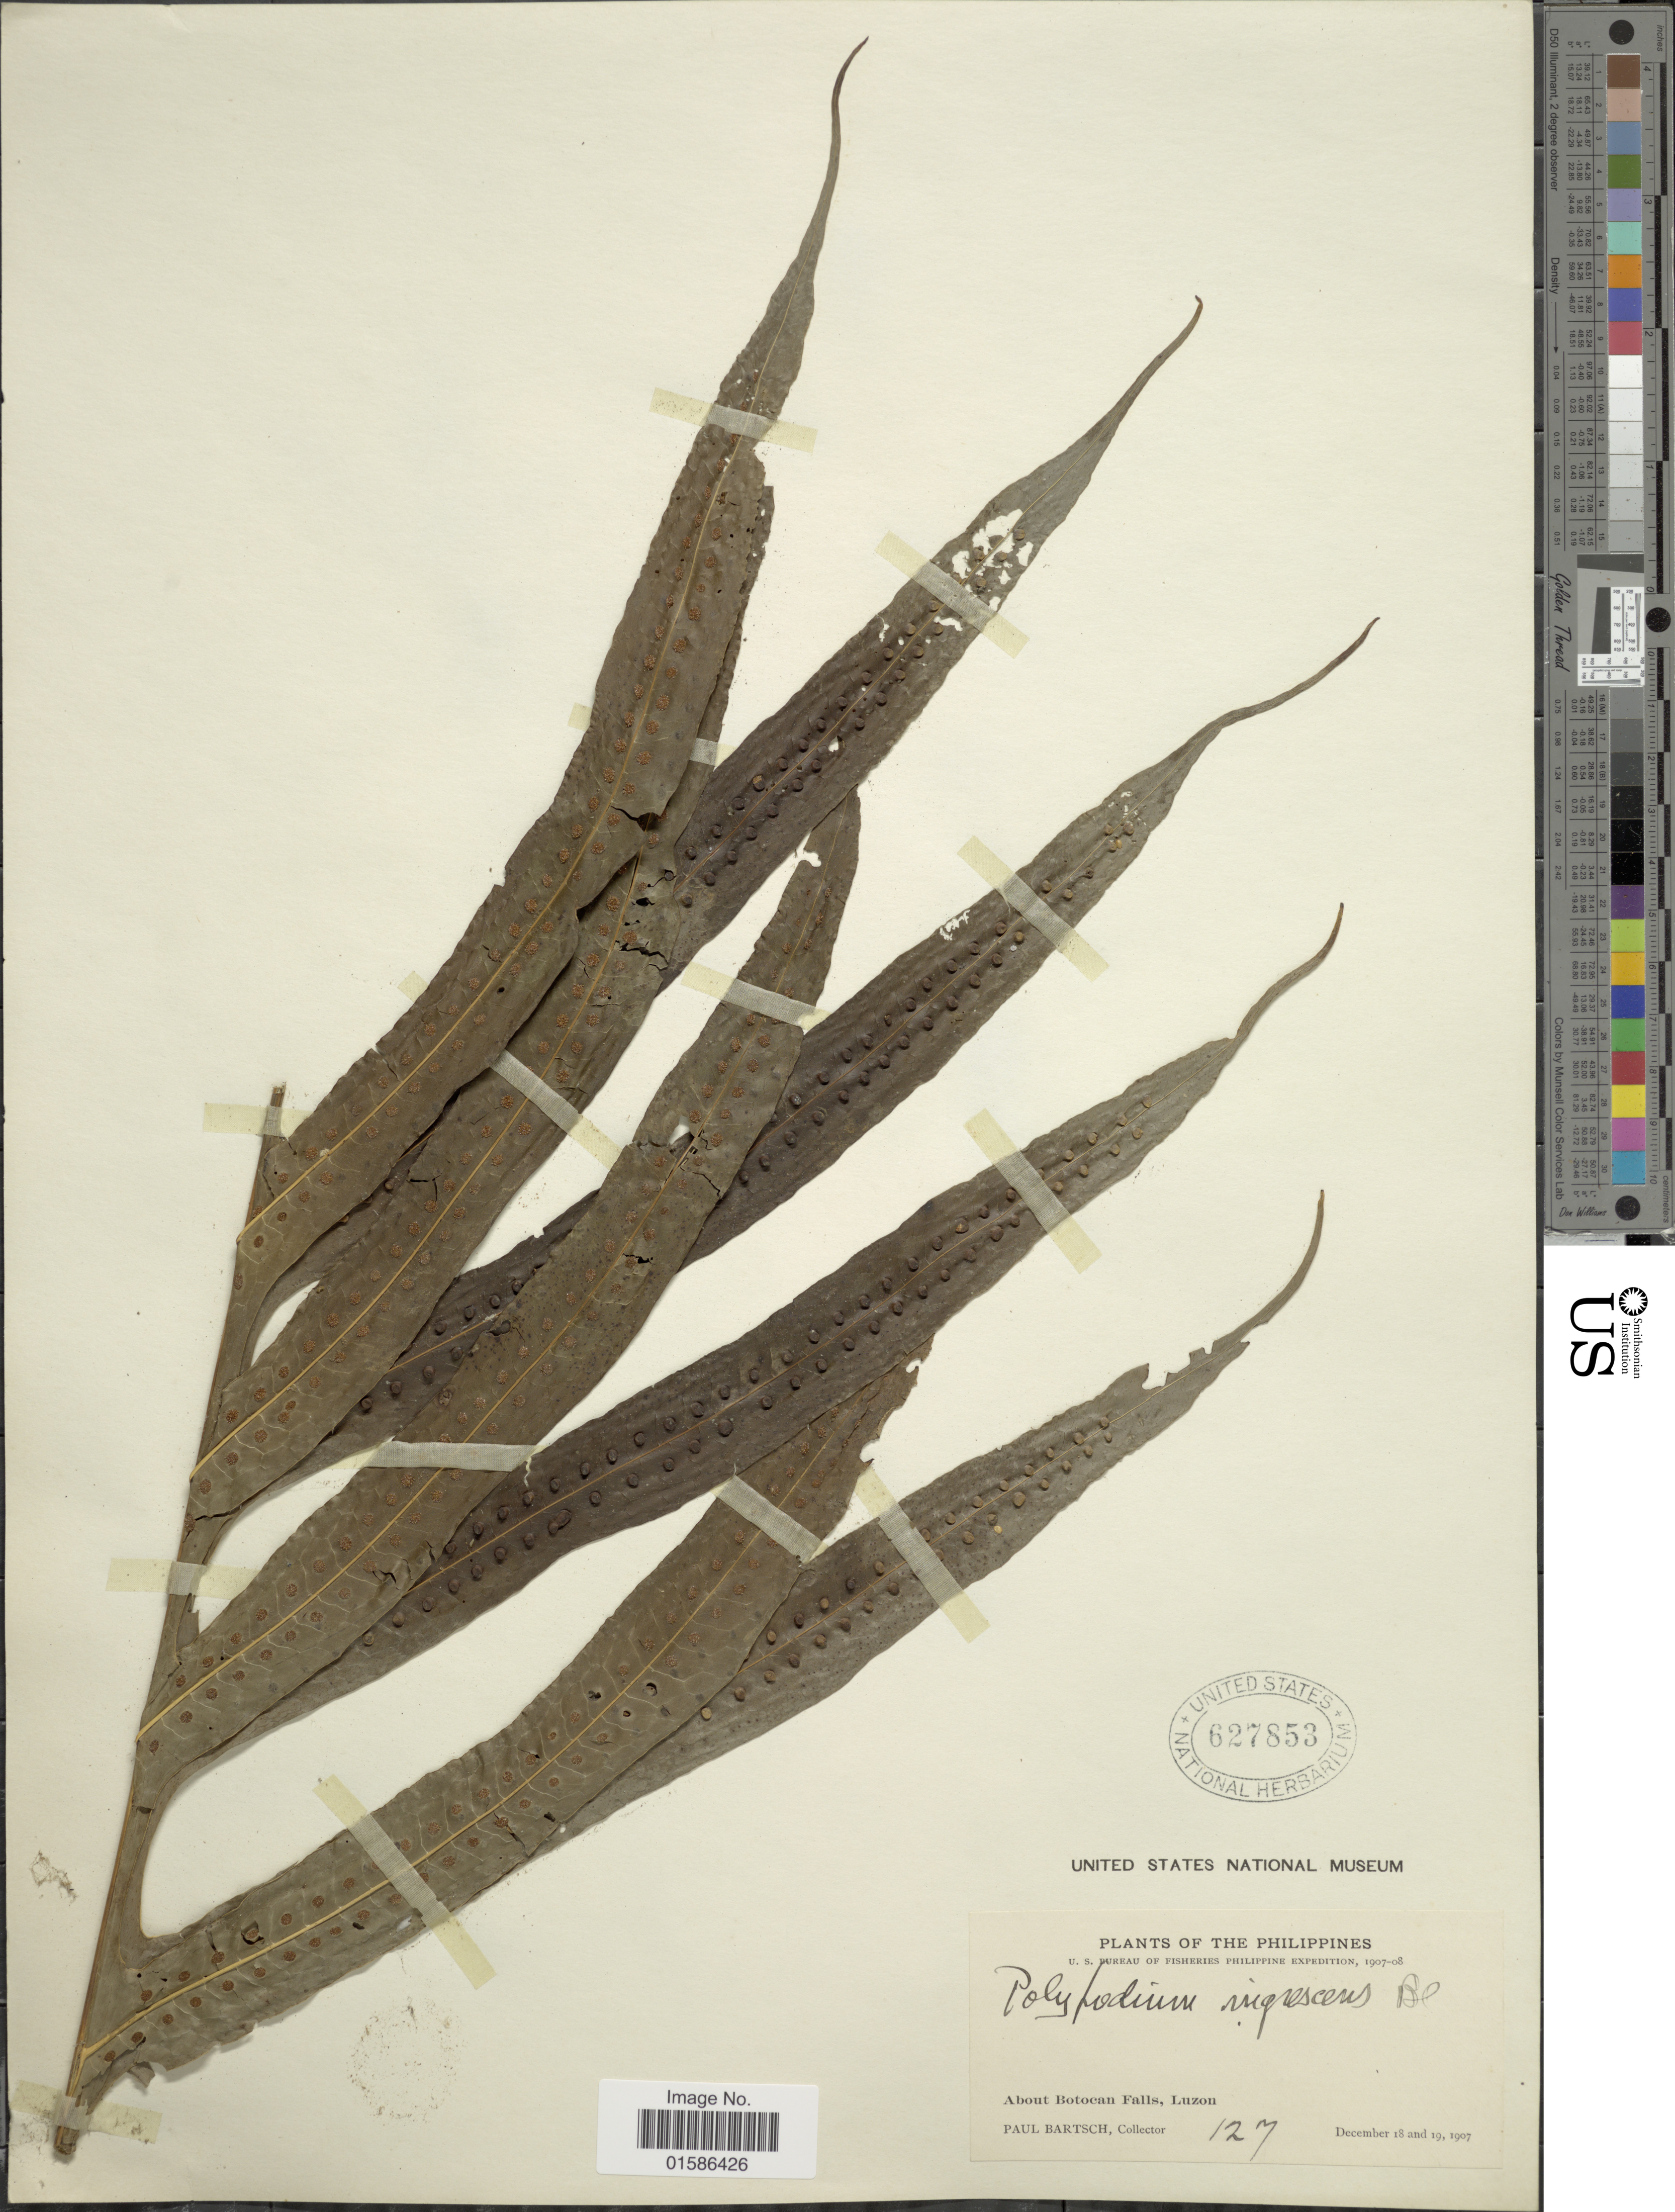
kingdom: Plantae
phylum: Tracheophyta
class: Polypodiopsida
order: Polypodiales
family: Polypodiaceae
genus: Microsorum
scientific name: Microsorum membranifolium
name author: (R. Br.) Ching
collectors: P. Bartsch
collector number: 127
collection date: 1907-12-18/1907-12-19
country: Philippines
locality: About Botocan Falls, Luzon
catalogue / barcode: US 627853